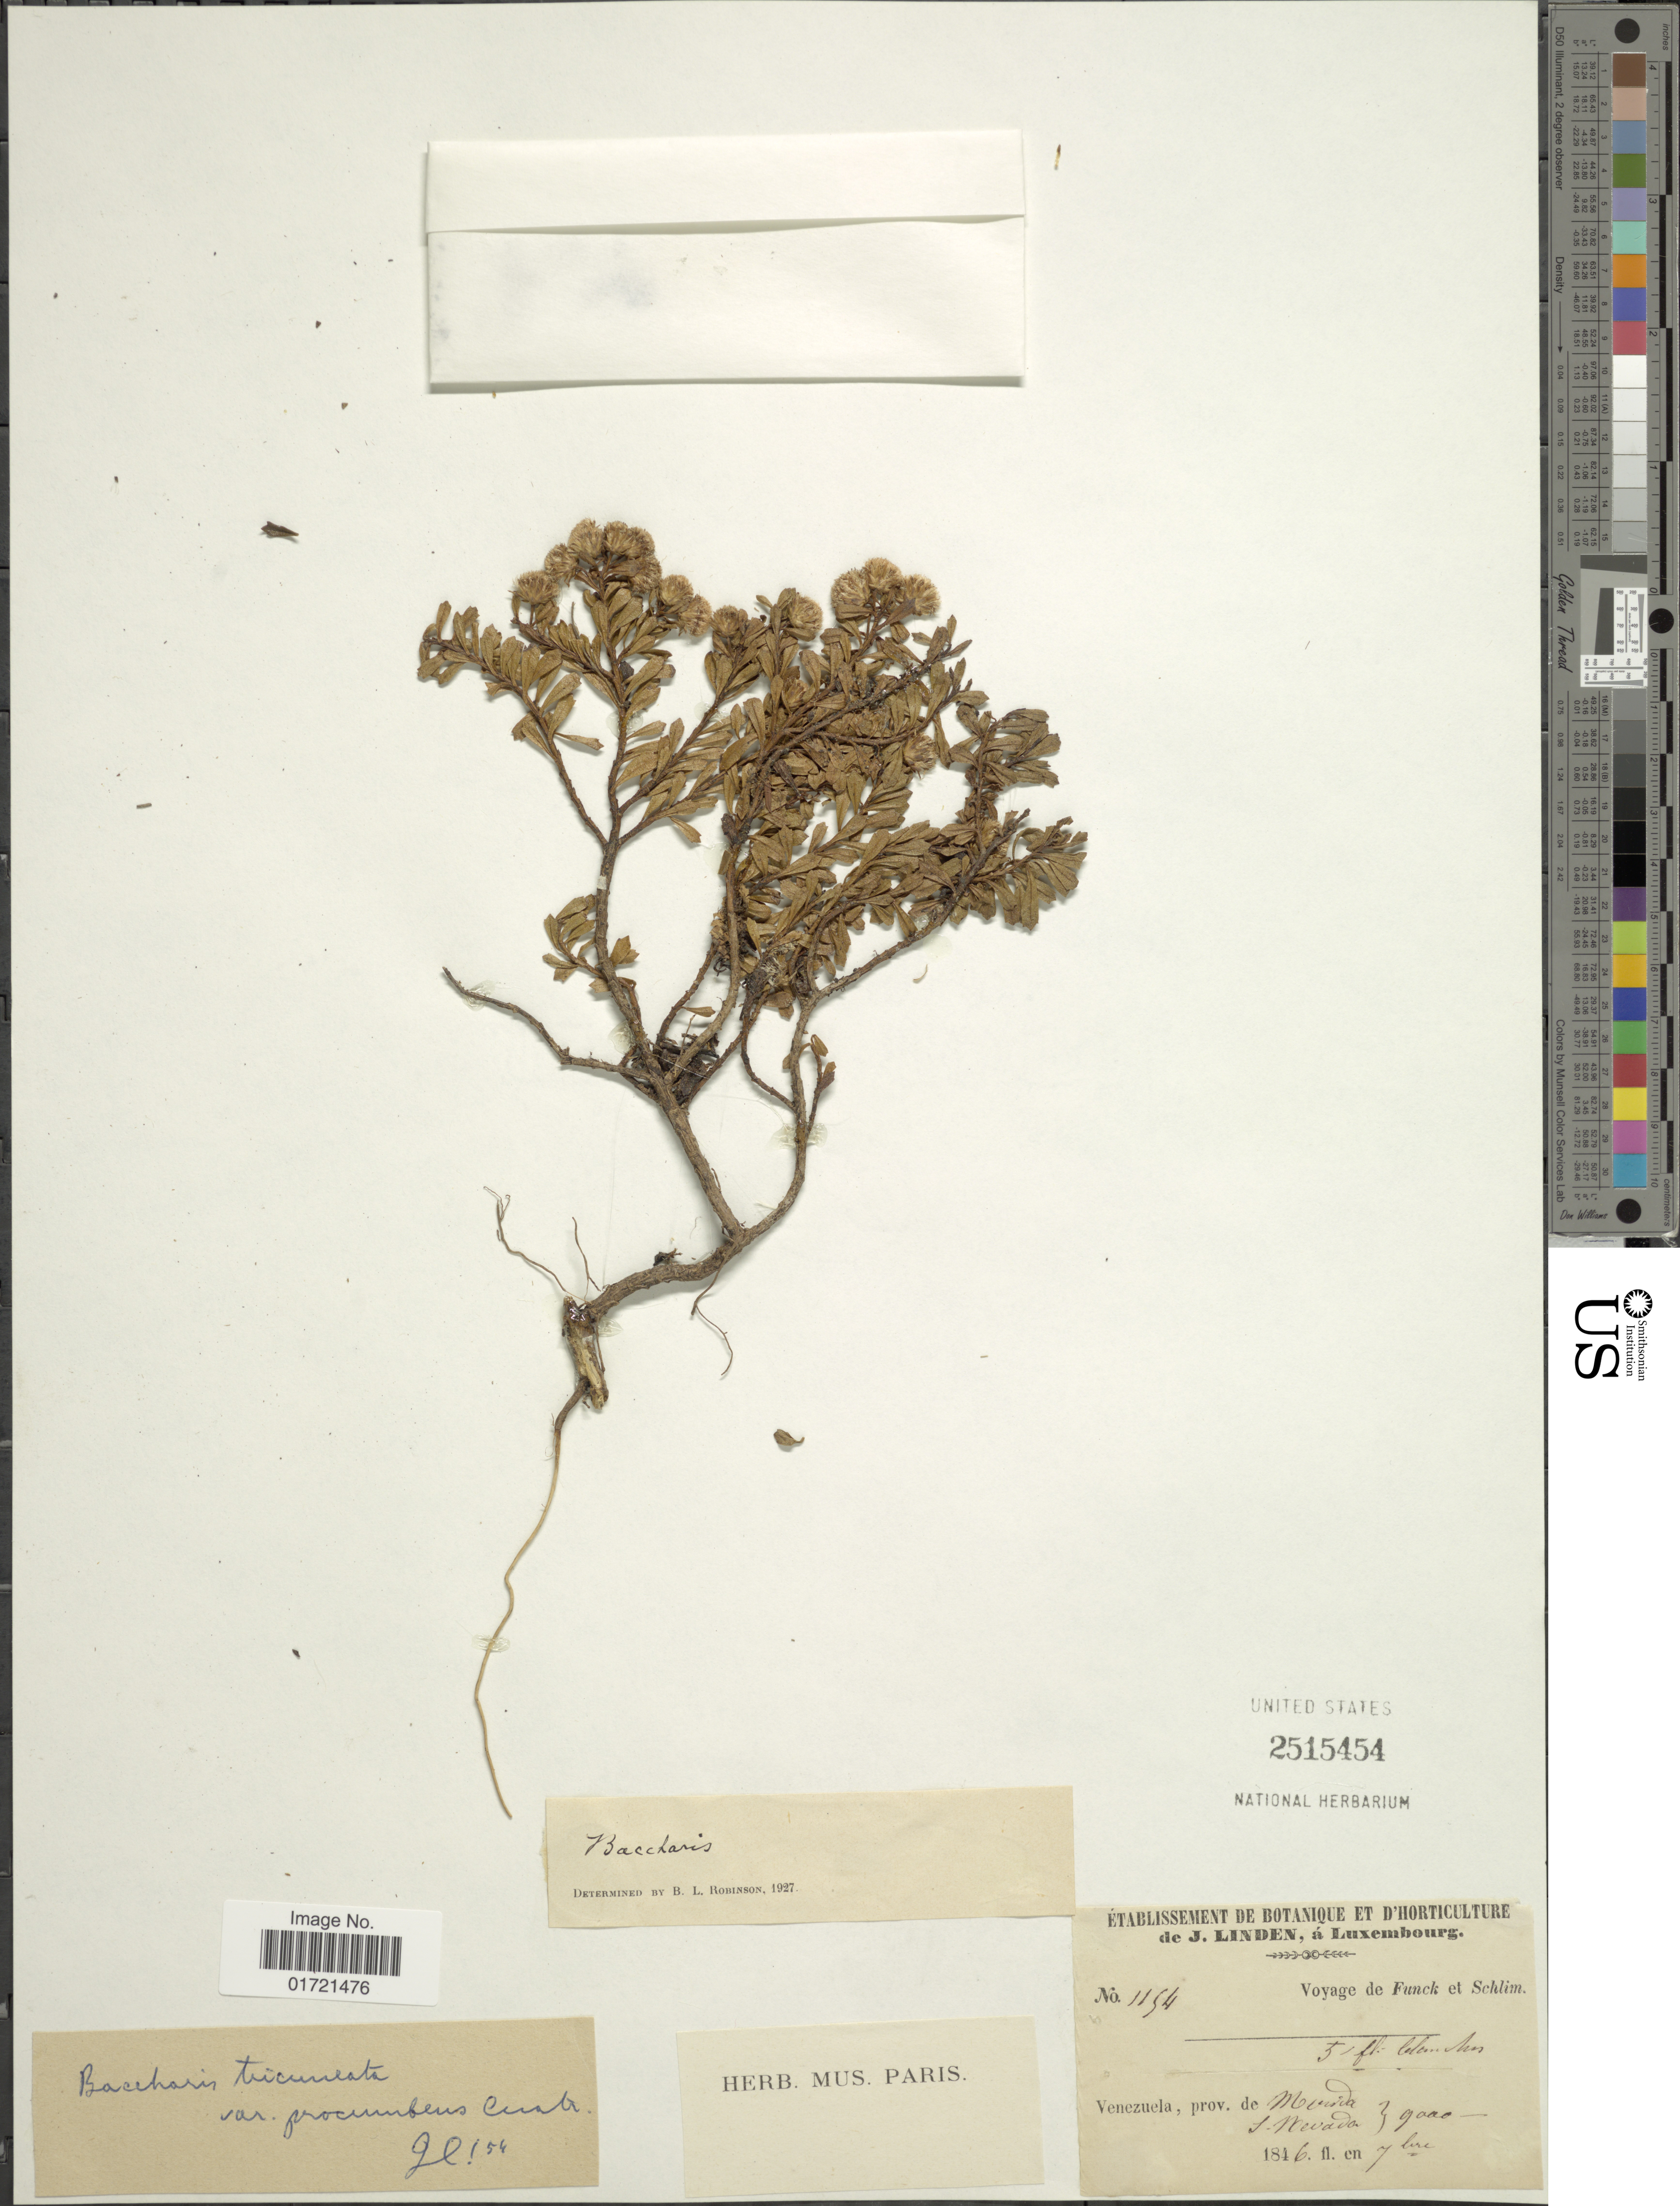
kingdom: Plantae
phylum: Tracheophyta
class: Magnoliopsida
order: Asterales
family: Asteraceae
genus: Baccharis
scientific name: Baccharis tricuneata f. procumbens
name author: Cuatrec.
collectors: -. Funck & L. Schlim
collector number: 1194*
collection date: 1846-12-07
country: Venezuela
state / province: Mérida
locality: S. Nevada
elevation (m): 16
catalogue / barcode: US 2515454